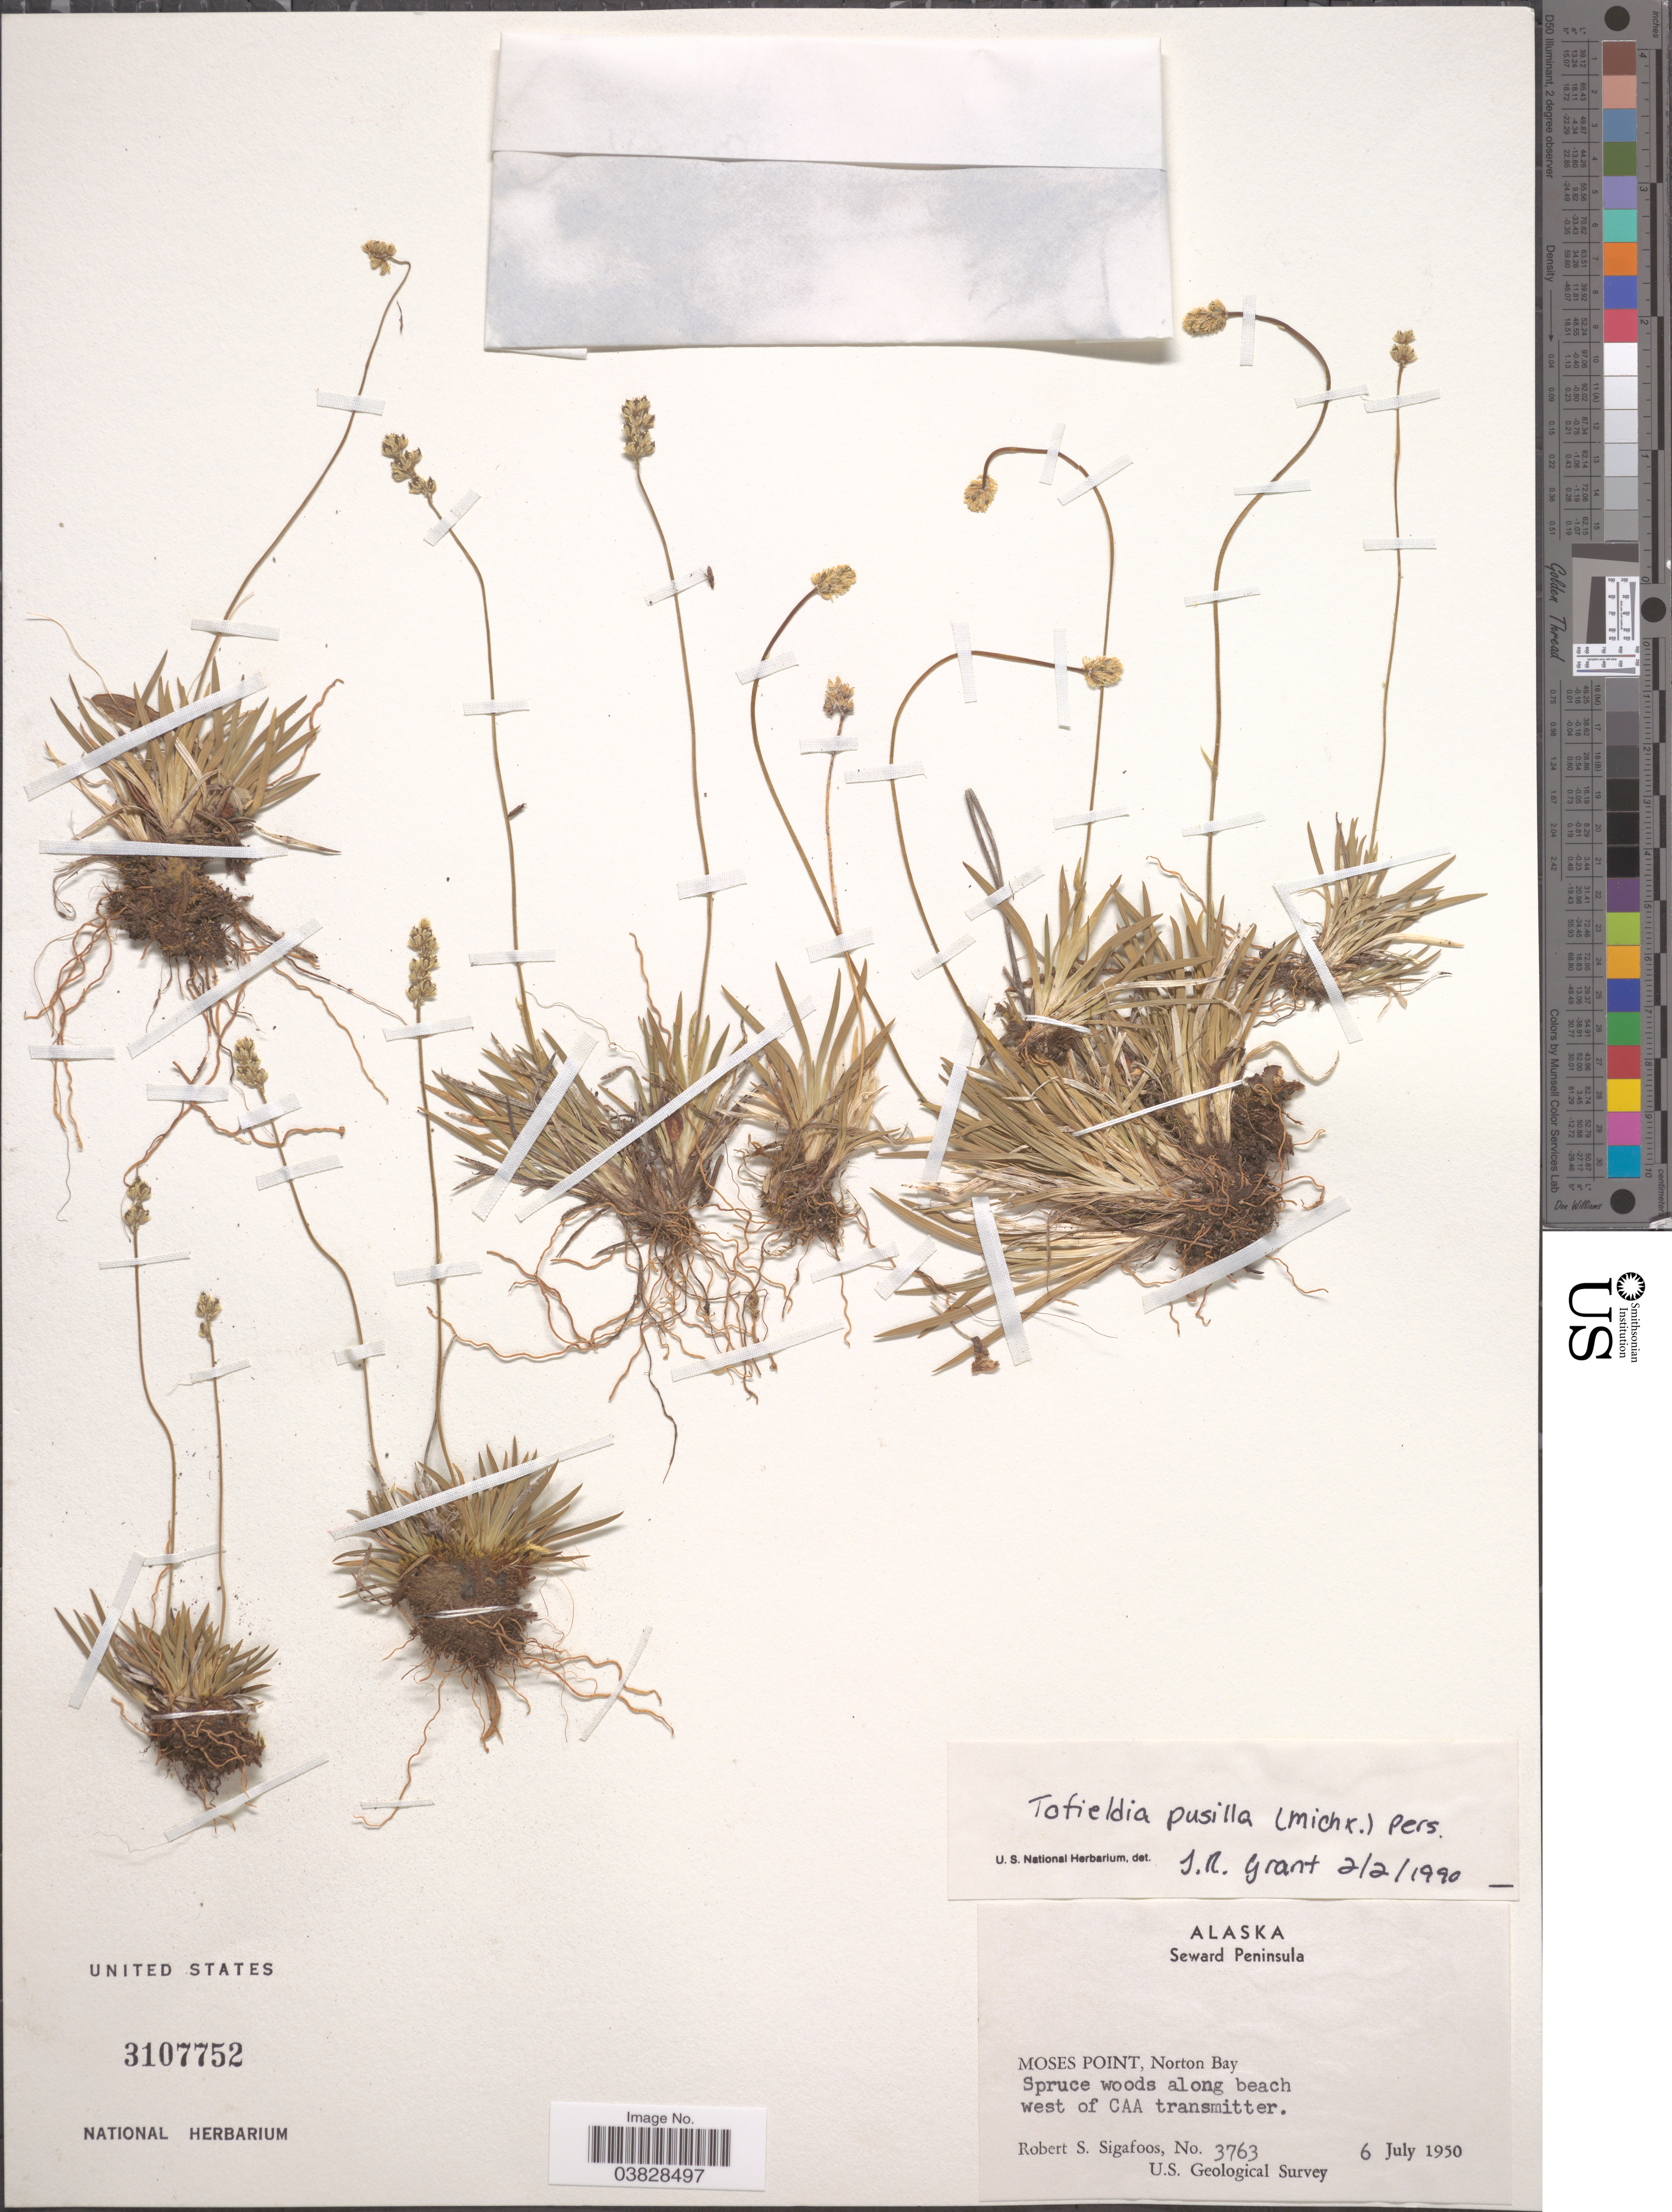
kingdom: Plantae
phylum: Tracheophyta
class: Liliopsida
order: Alismatales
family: Tofieldiaceae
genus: Tofieldia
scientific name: Tofieldia pusilla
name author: (Michx.) Pers.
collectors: R. Sigafoos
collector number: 3763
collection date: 1950-07-06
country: United States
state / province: Alaska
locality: Seward Peninsula. Moses Point, Norton Bay. Spruce woods along beach west of CAA transmitter.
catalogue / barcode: US 3107752